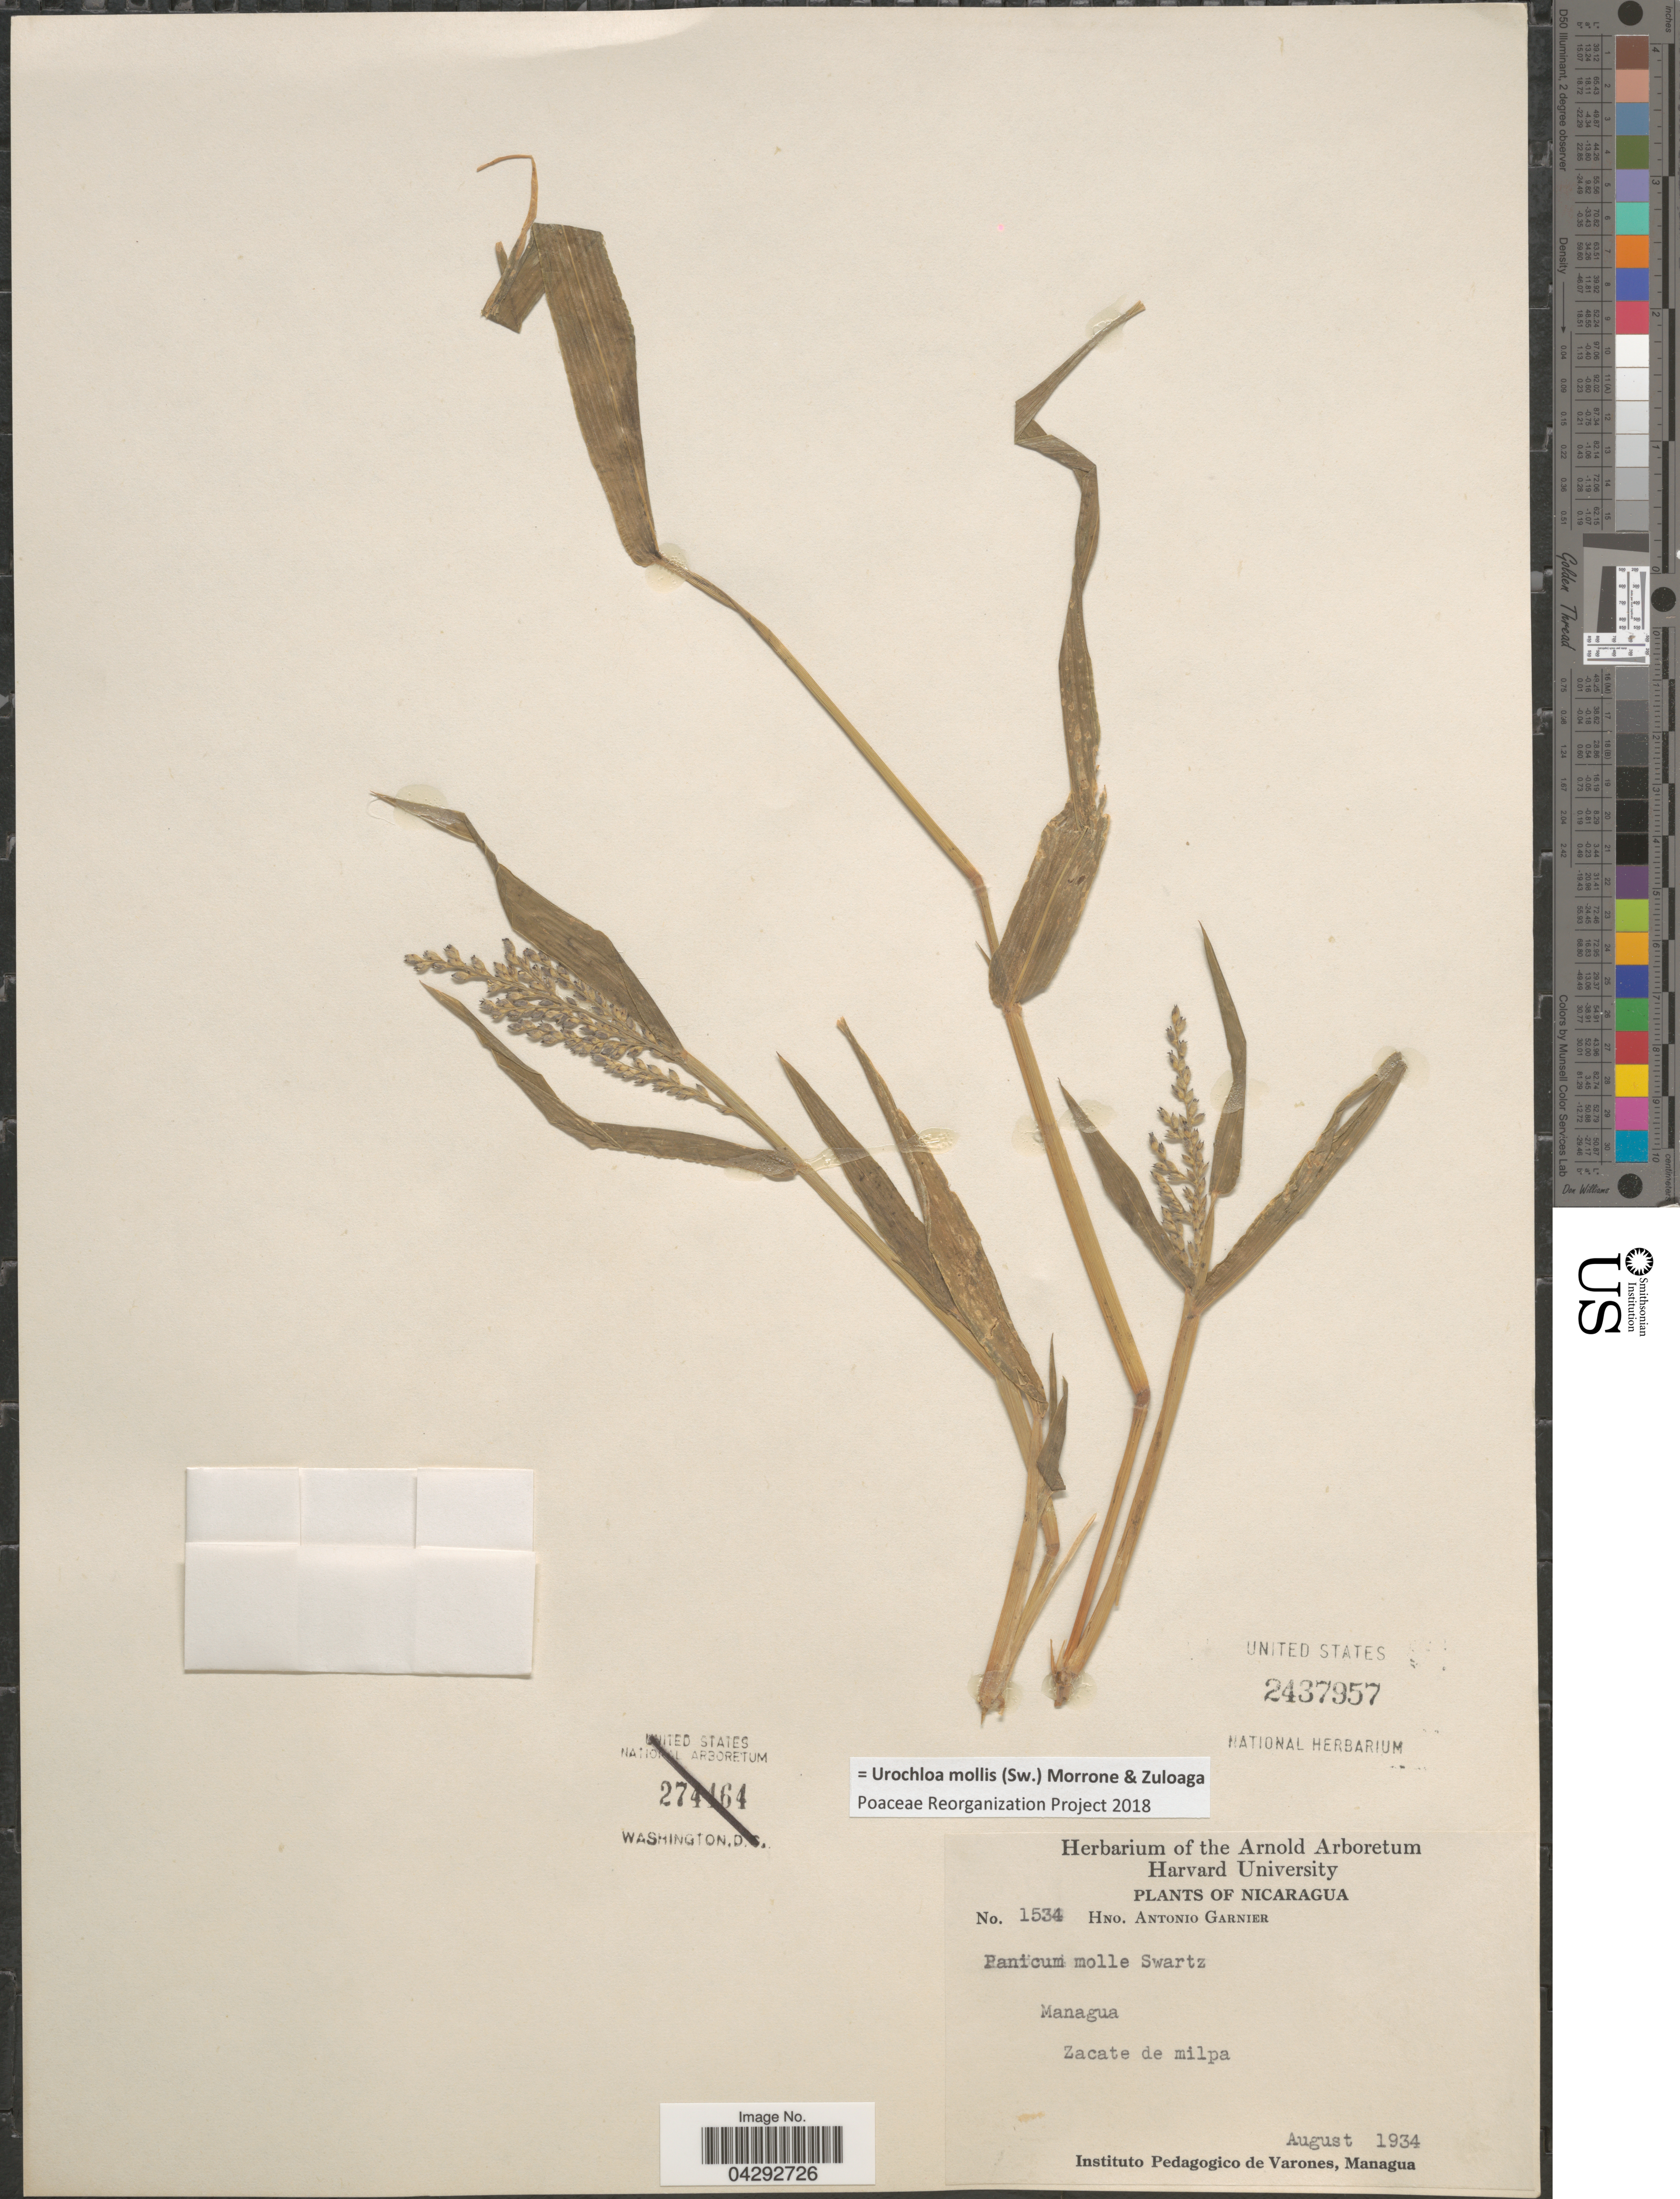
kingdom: Plantae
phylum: Tracheophyta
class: Liliopsida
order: Poales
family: Poaceae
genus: Urochloa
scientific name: Urochloa mollis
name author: (Sw.) Morrone & Zuloaga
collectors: Bro. A. Garnier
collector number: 1534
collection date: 1934-08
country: Nicaragua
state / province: Managua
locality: Zacate de milpa.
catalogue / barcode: US 2437957